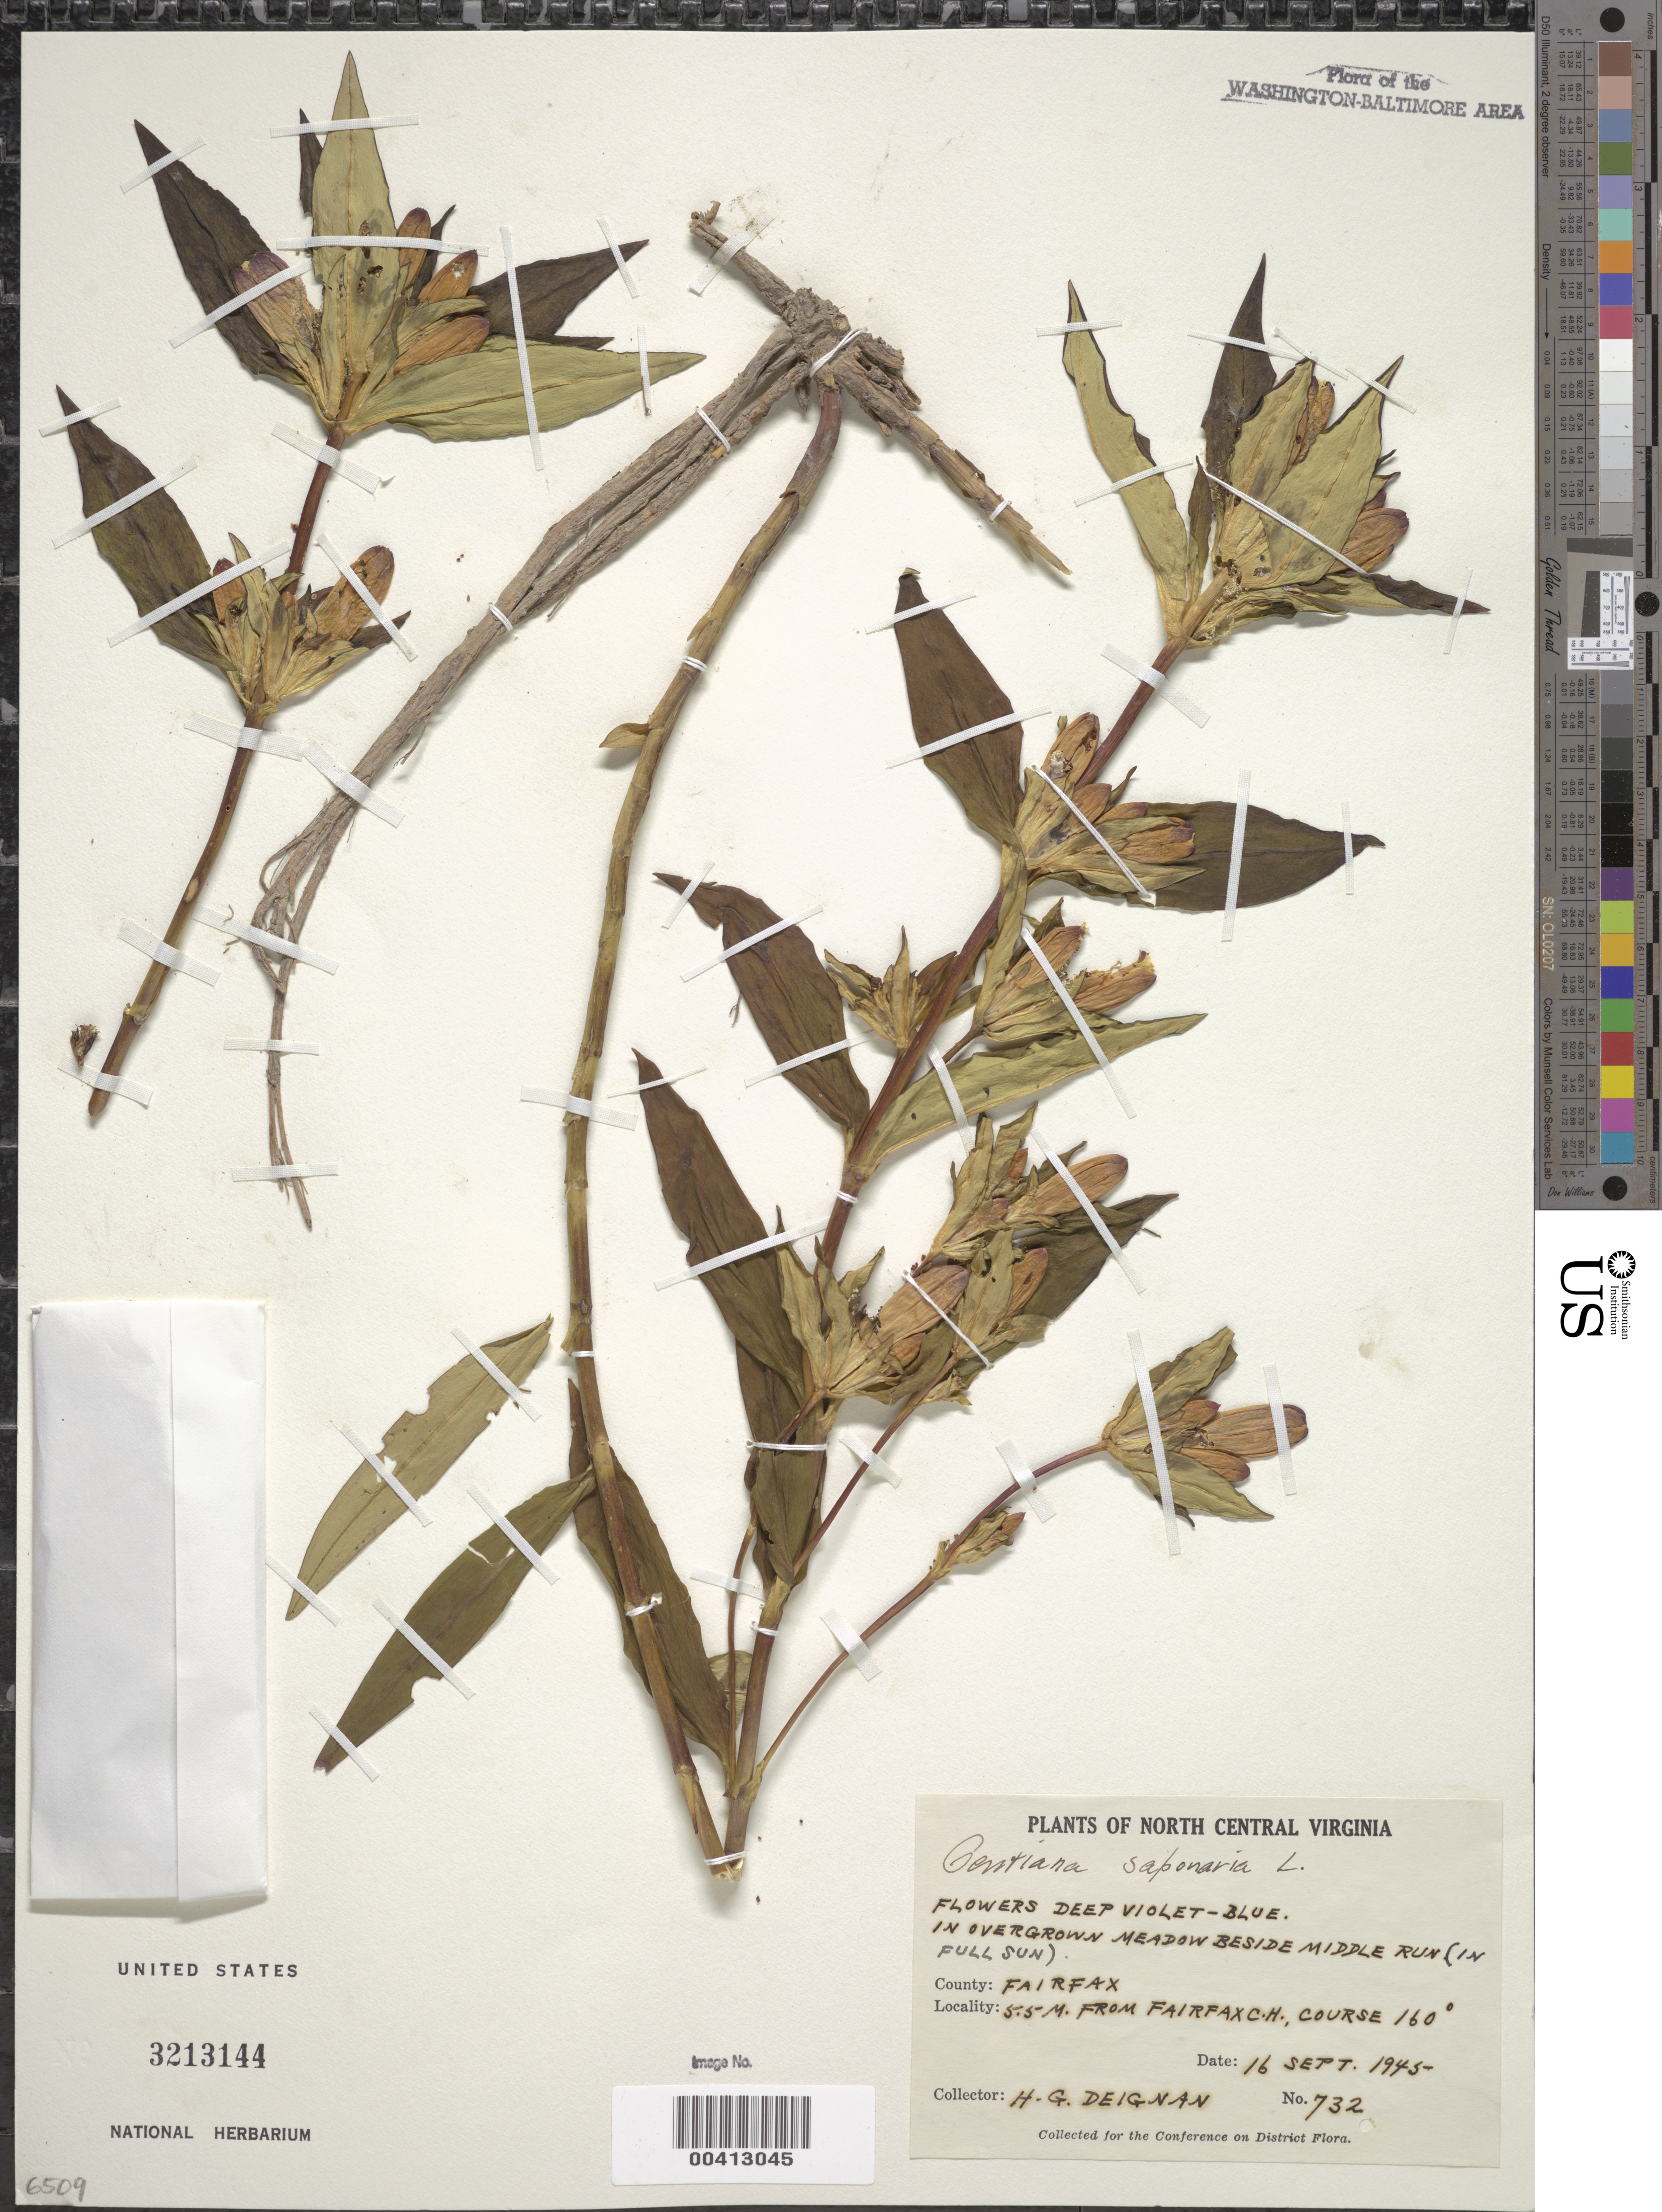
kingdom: Plantae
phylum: Tracheophyta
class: Magnoliopsida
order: Gentianales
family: Gentianaceae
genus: Gentiana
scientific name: Gentiana saponaria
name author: L.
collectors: H. Deignan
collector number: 732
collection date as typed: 16 Sep 1945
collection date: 1945-09-16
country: United States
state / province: Virginia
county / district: Fairfax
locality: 5.5 miles from Fairfax County Courthouse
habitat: In overgrown meadow in full sun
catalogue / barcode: US 3213144